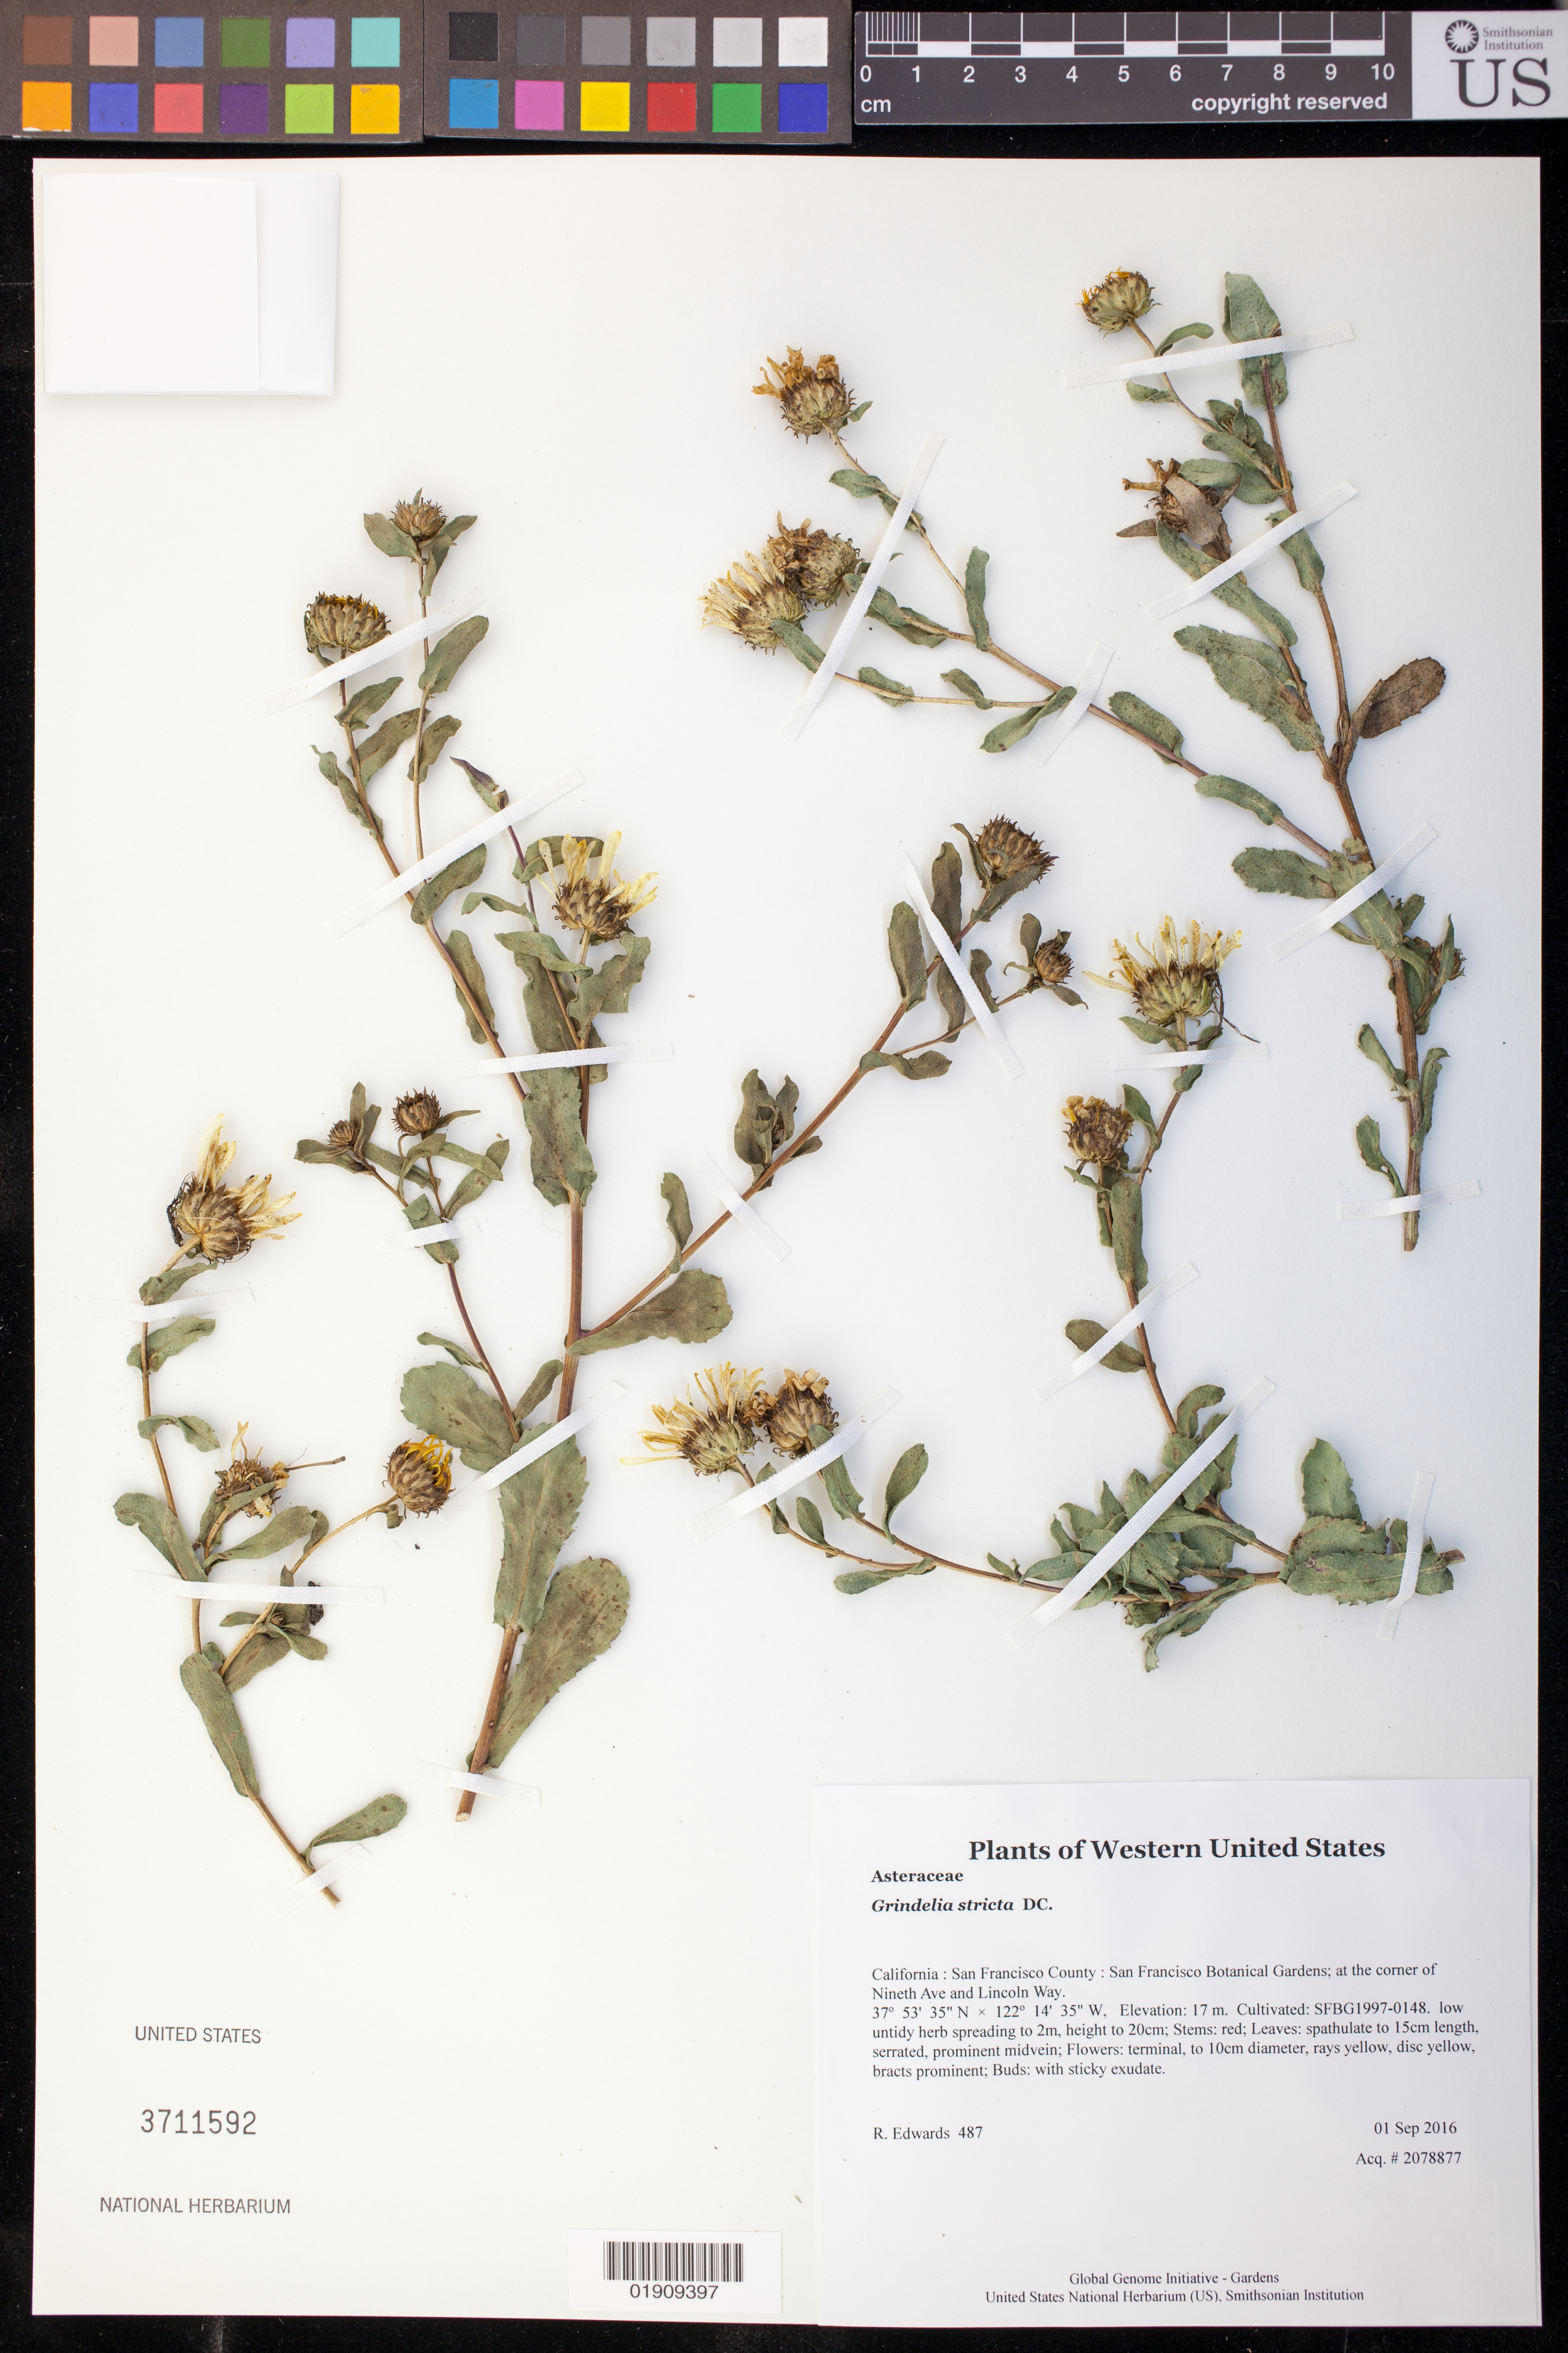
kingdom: Plantae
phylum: Tracheophyta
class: Magnoliopsida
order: Asterales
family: Asteraceae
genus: Grindelia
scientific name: Grindelia stricta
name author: DC.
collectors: R.D. Edwards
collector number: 487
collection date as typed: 1 September 2016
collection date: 2016-09-01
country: United States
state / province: California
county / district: San Francisco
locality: San Francisco Botanical Gardens; at the corner of Ninth Ave and Lincoln Way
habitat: Cultivated: SFBG1997-0148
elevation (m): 16.9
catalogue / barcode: US 3711592